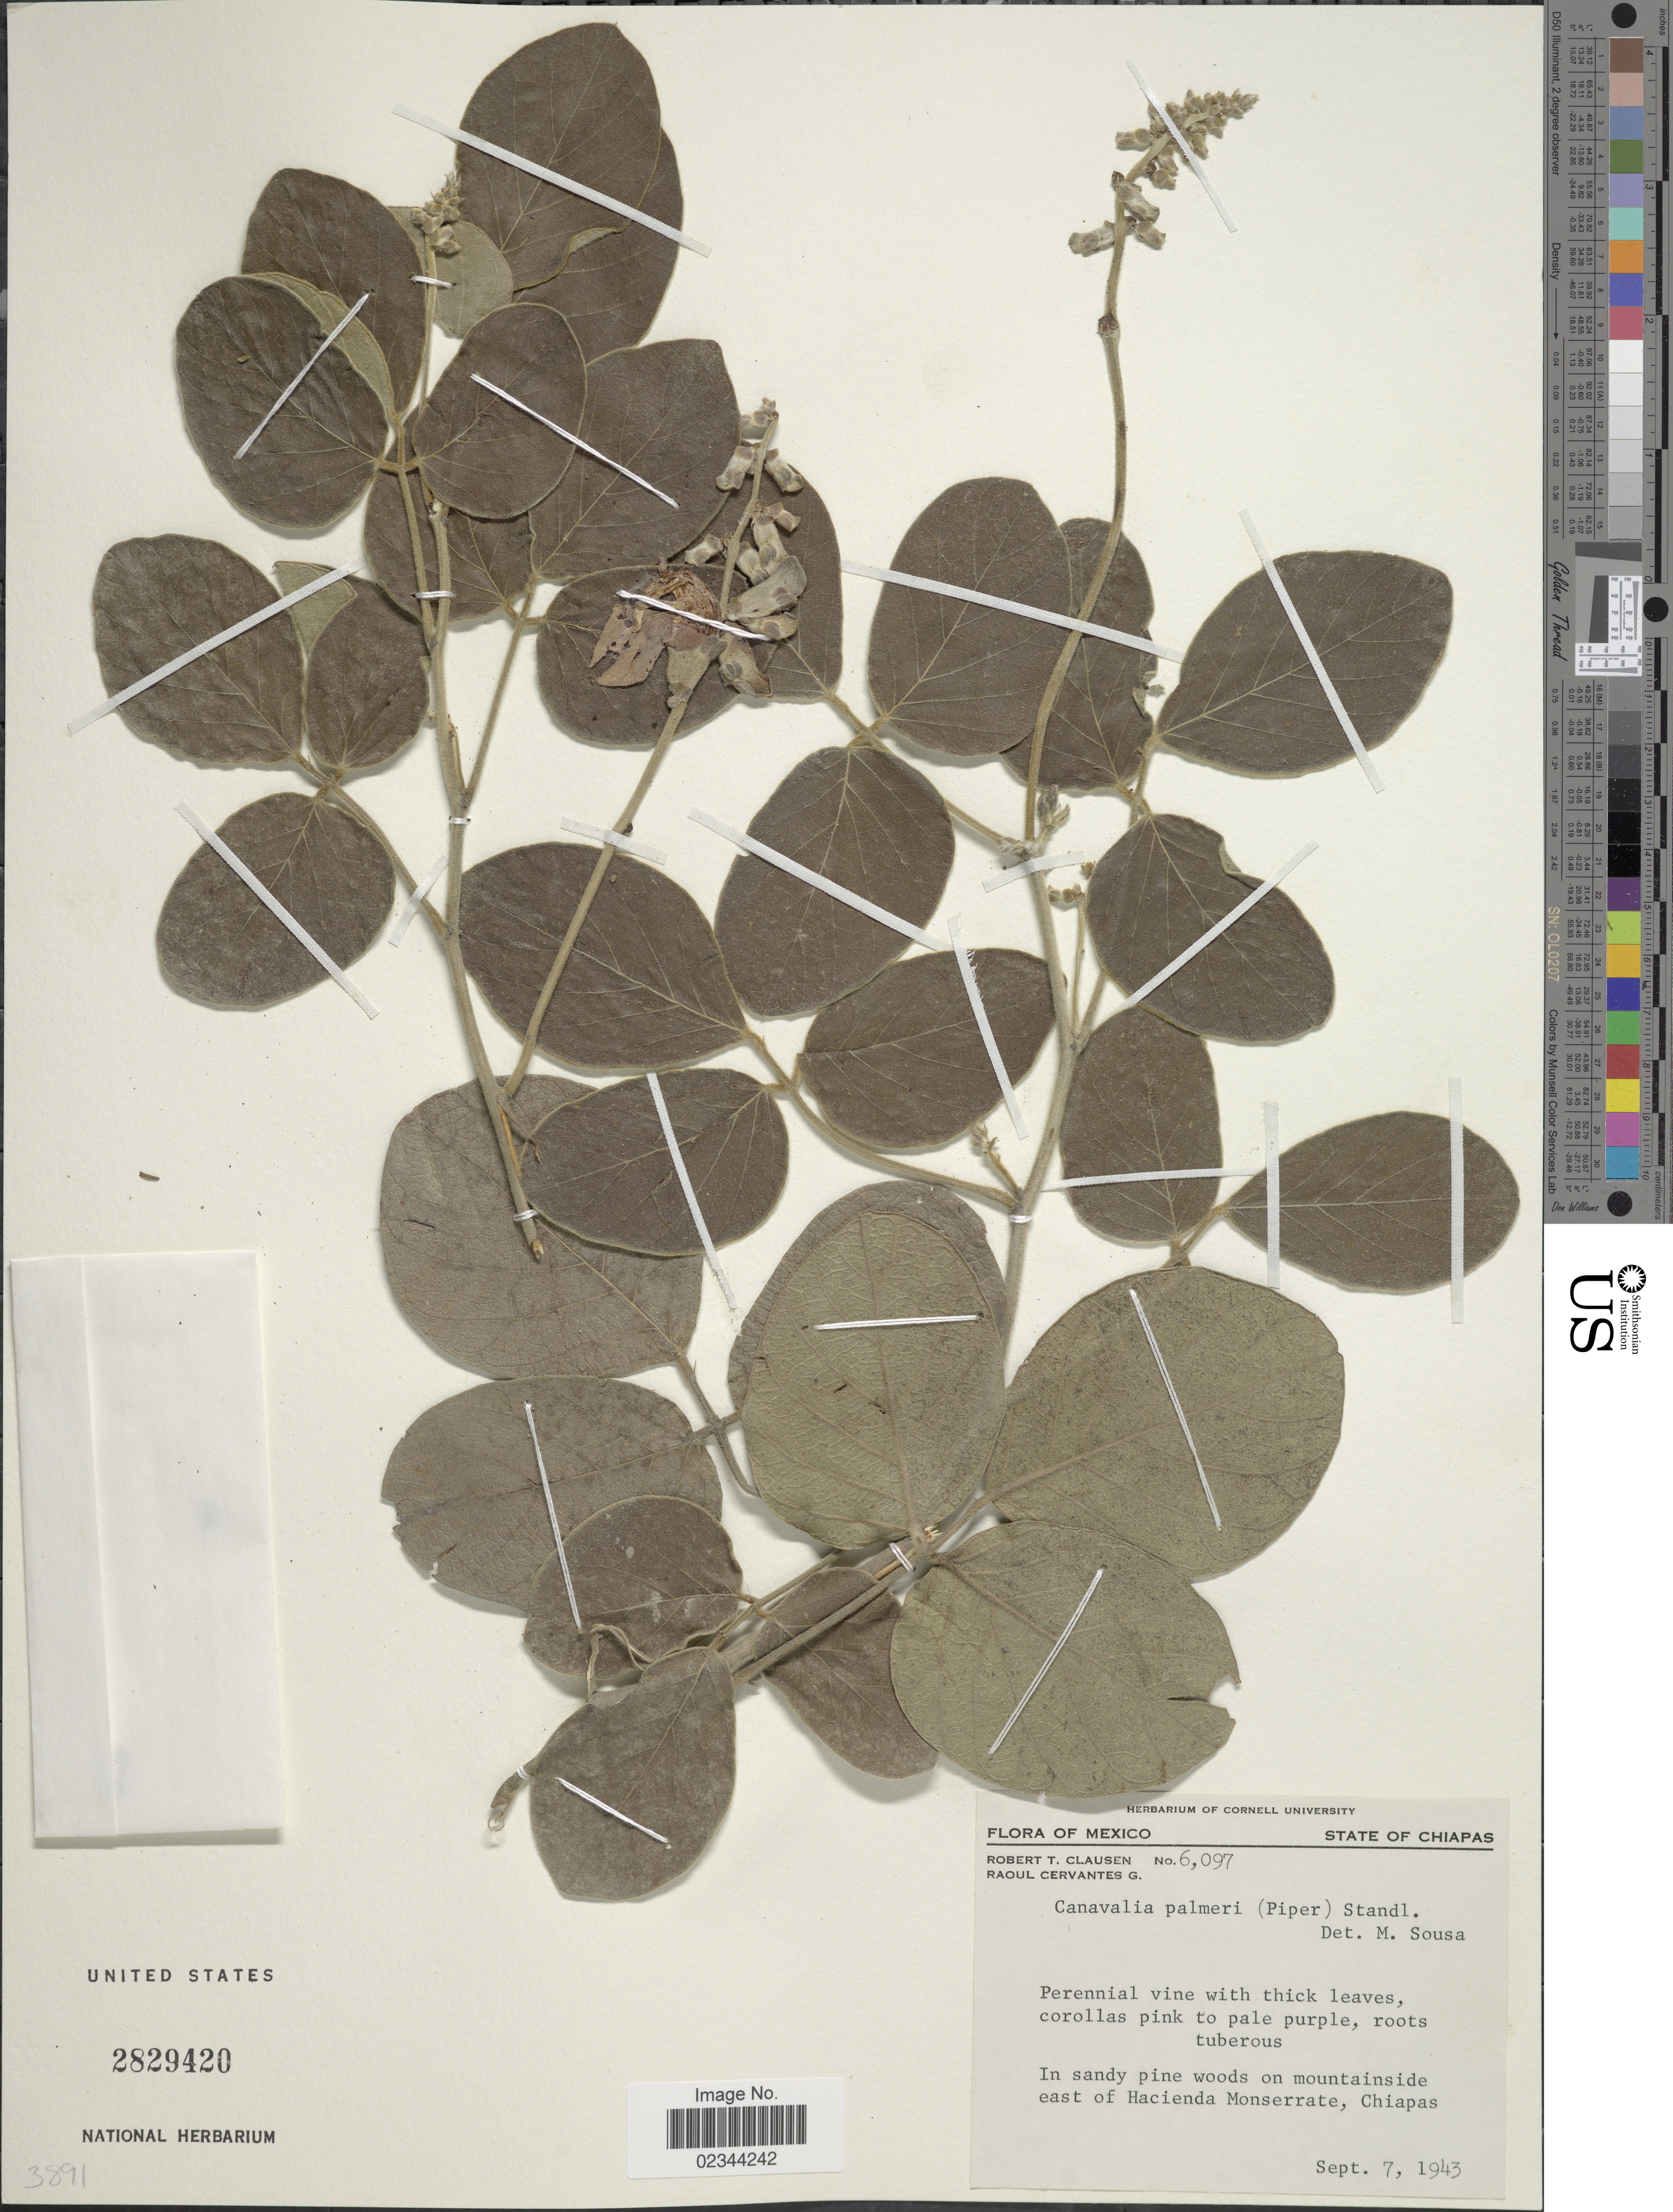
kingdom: Plantae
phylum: Tracheophyta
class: Magnoliopsida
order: Fabales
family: Fabaceae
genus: Canavalia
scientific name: Canavalia palmeri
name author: (Piper) Standl.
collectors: R. T. Clausen & R. Cervantes G.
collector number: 6097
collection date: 1943-09-07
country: Mexico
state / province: Chiapas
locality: On mountainside east of Hacienda Monserrate, Chiapas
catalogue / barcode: US 2829420